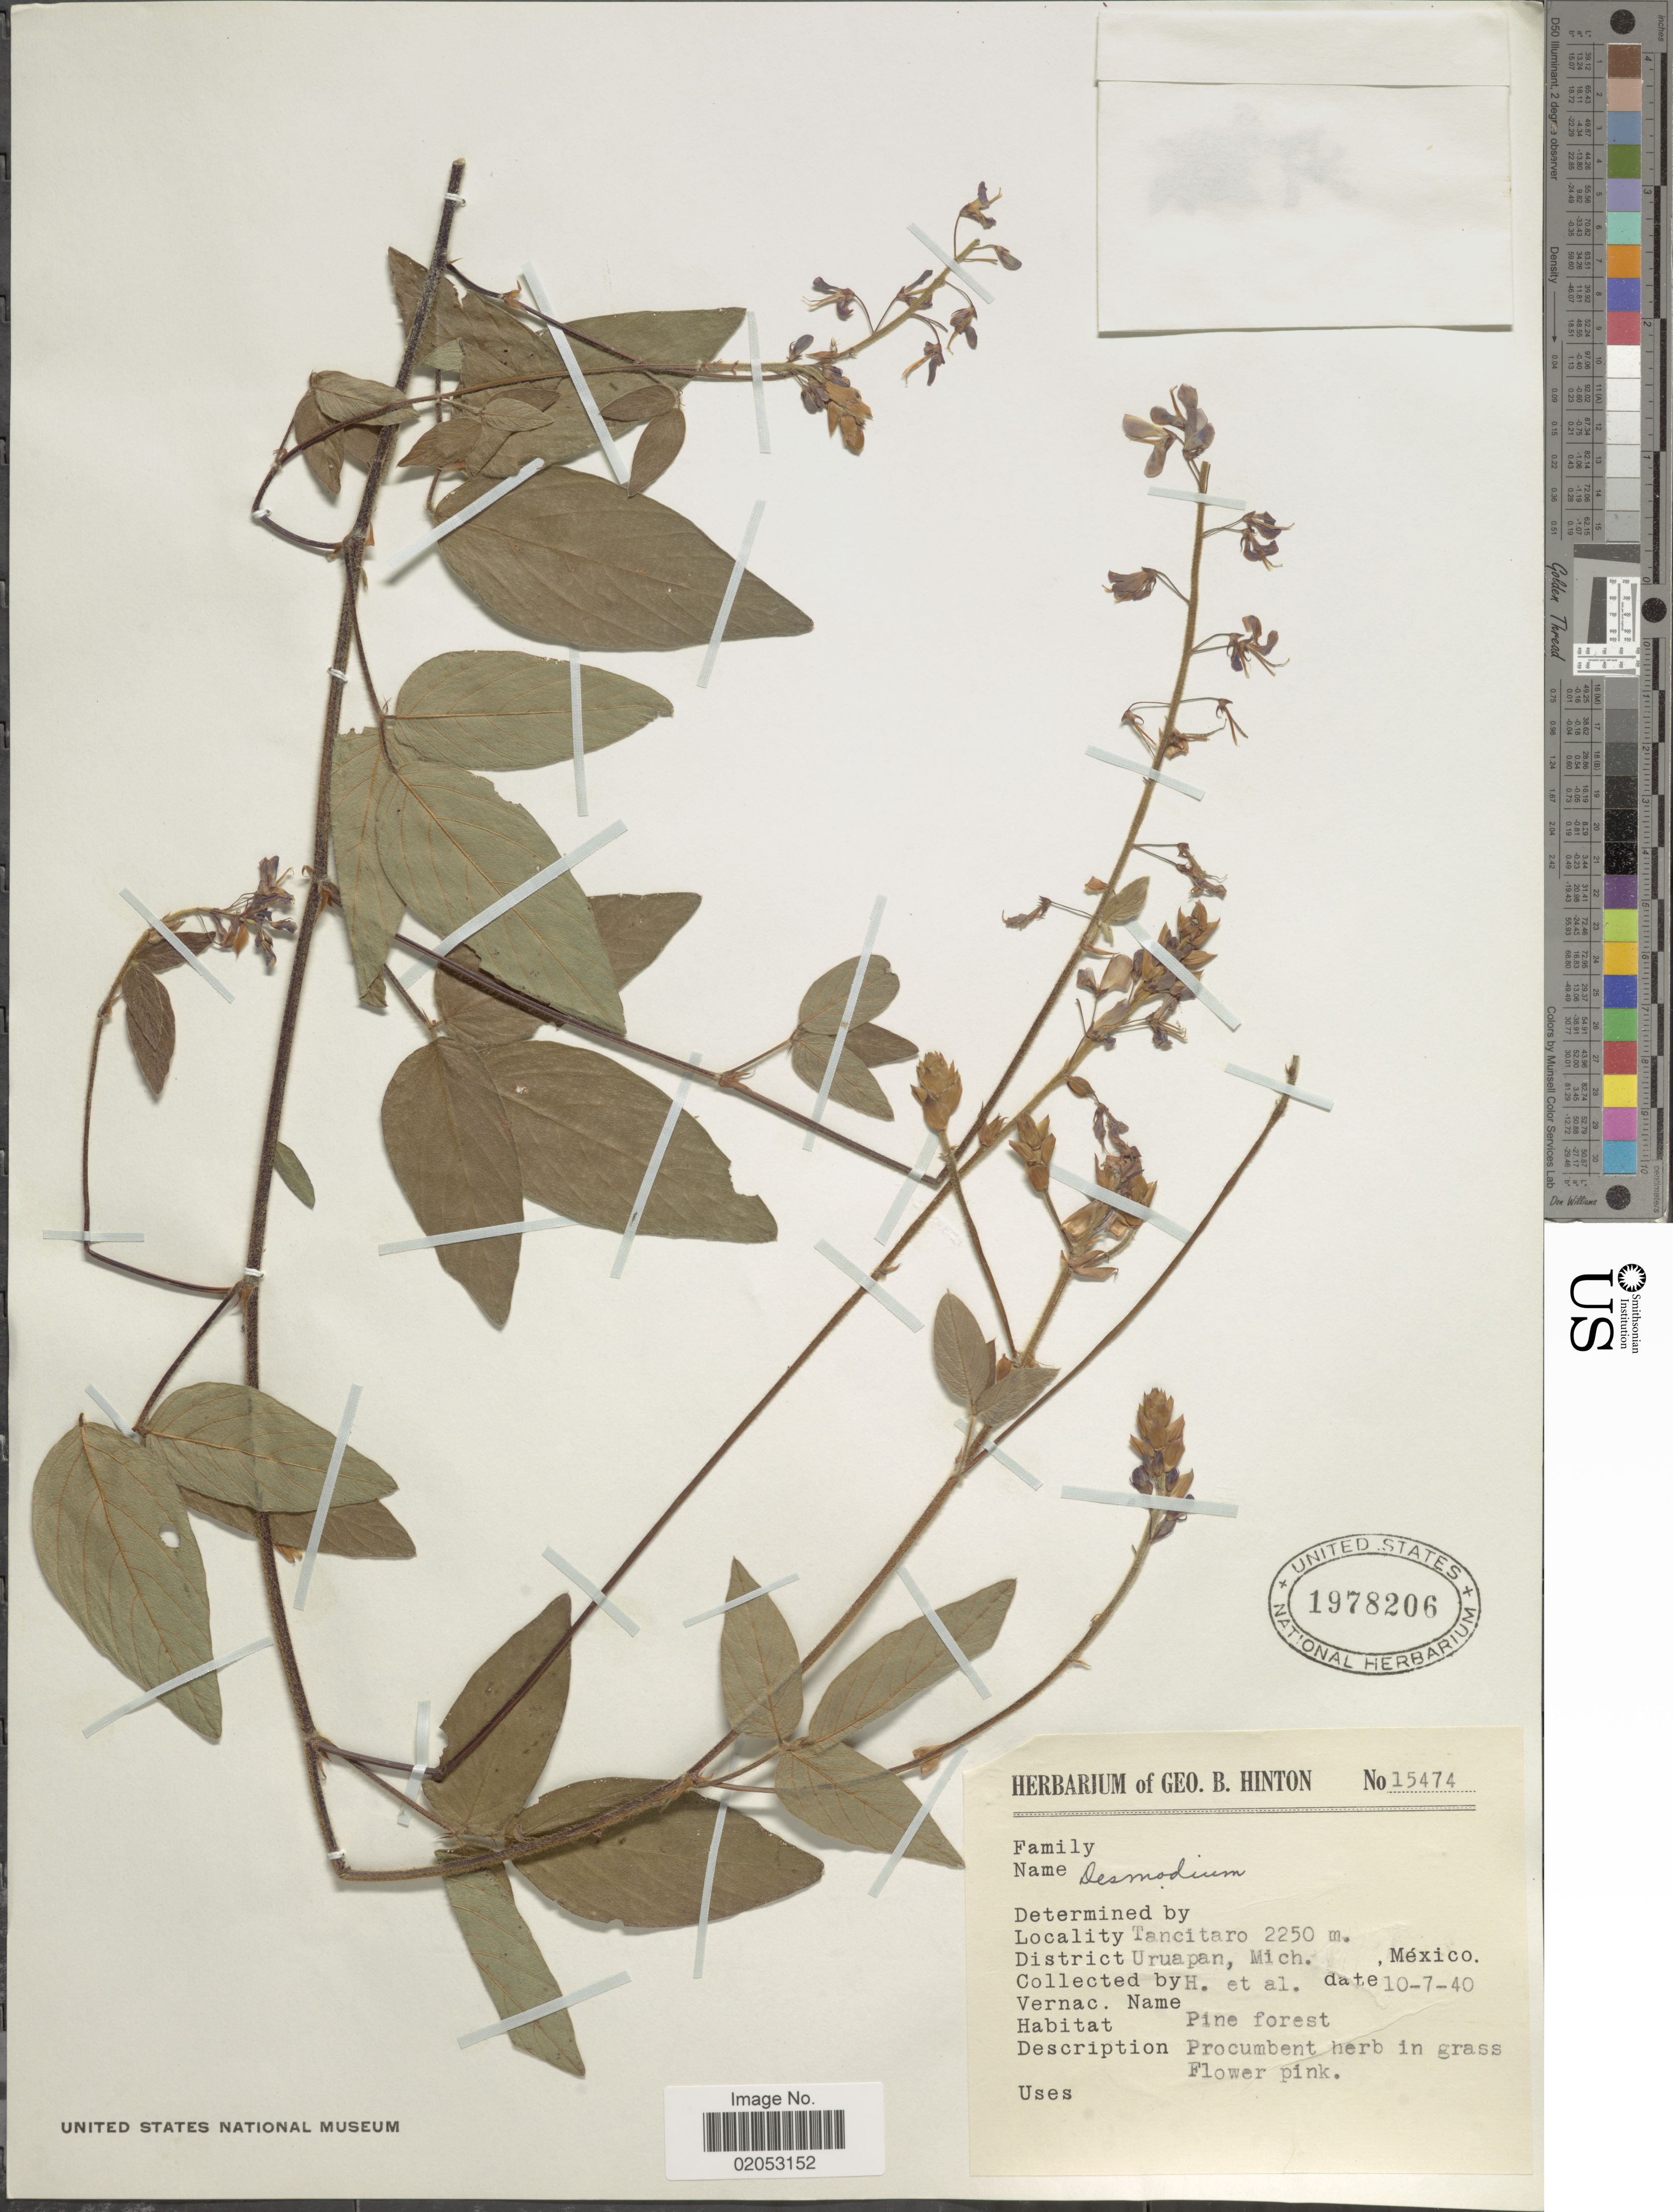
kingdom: Plantae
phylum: Tracheophyta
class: Magnoliopsida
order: Fabales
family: Fabaceae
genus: Desmodium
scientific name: Desmodium sp.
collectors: G. B. Hinton & et al.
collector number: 15474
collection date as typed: Transcribed d/m/y: 7/10/40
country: Mexico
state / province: Michoacán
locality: Tancitaro. District Uruapan, Mich., México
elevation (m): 2250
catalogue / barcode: US 1978206